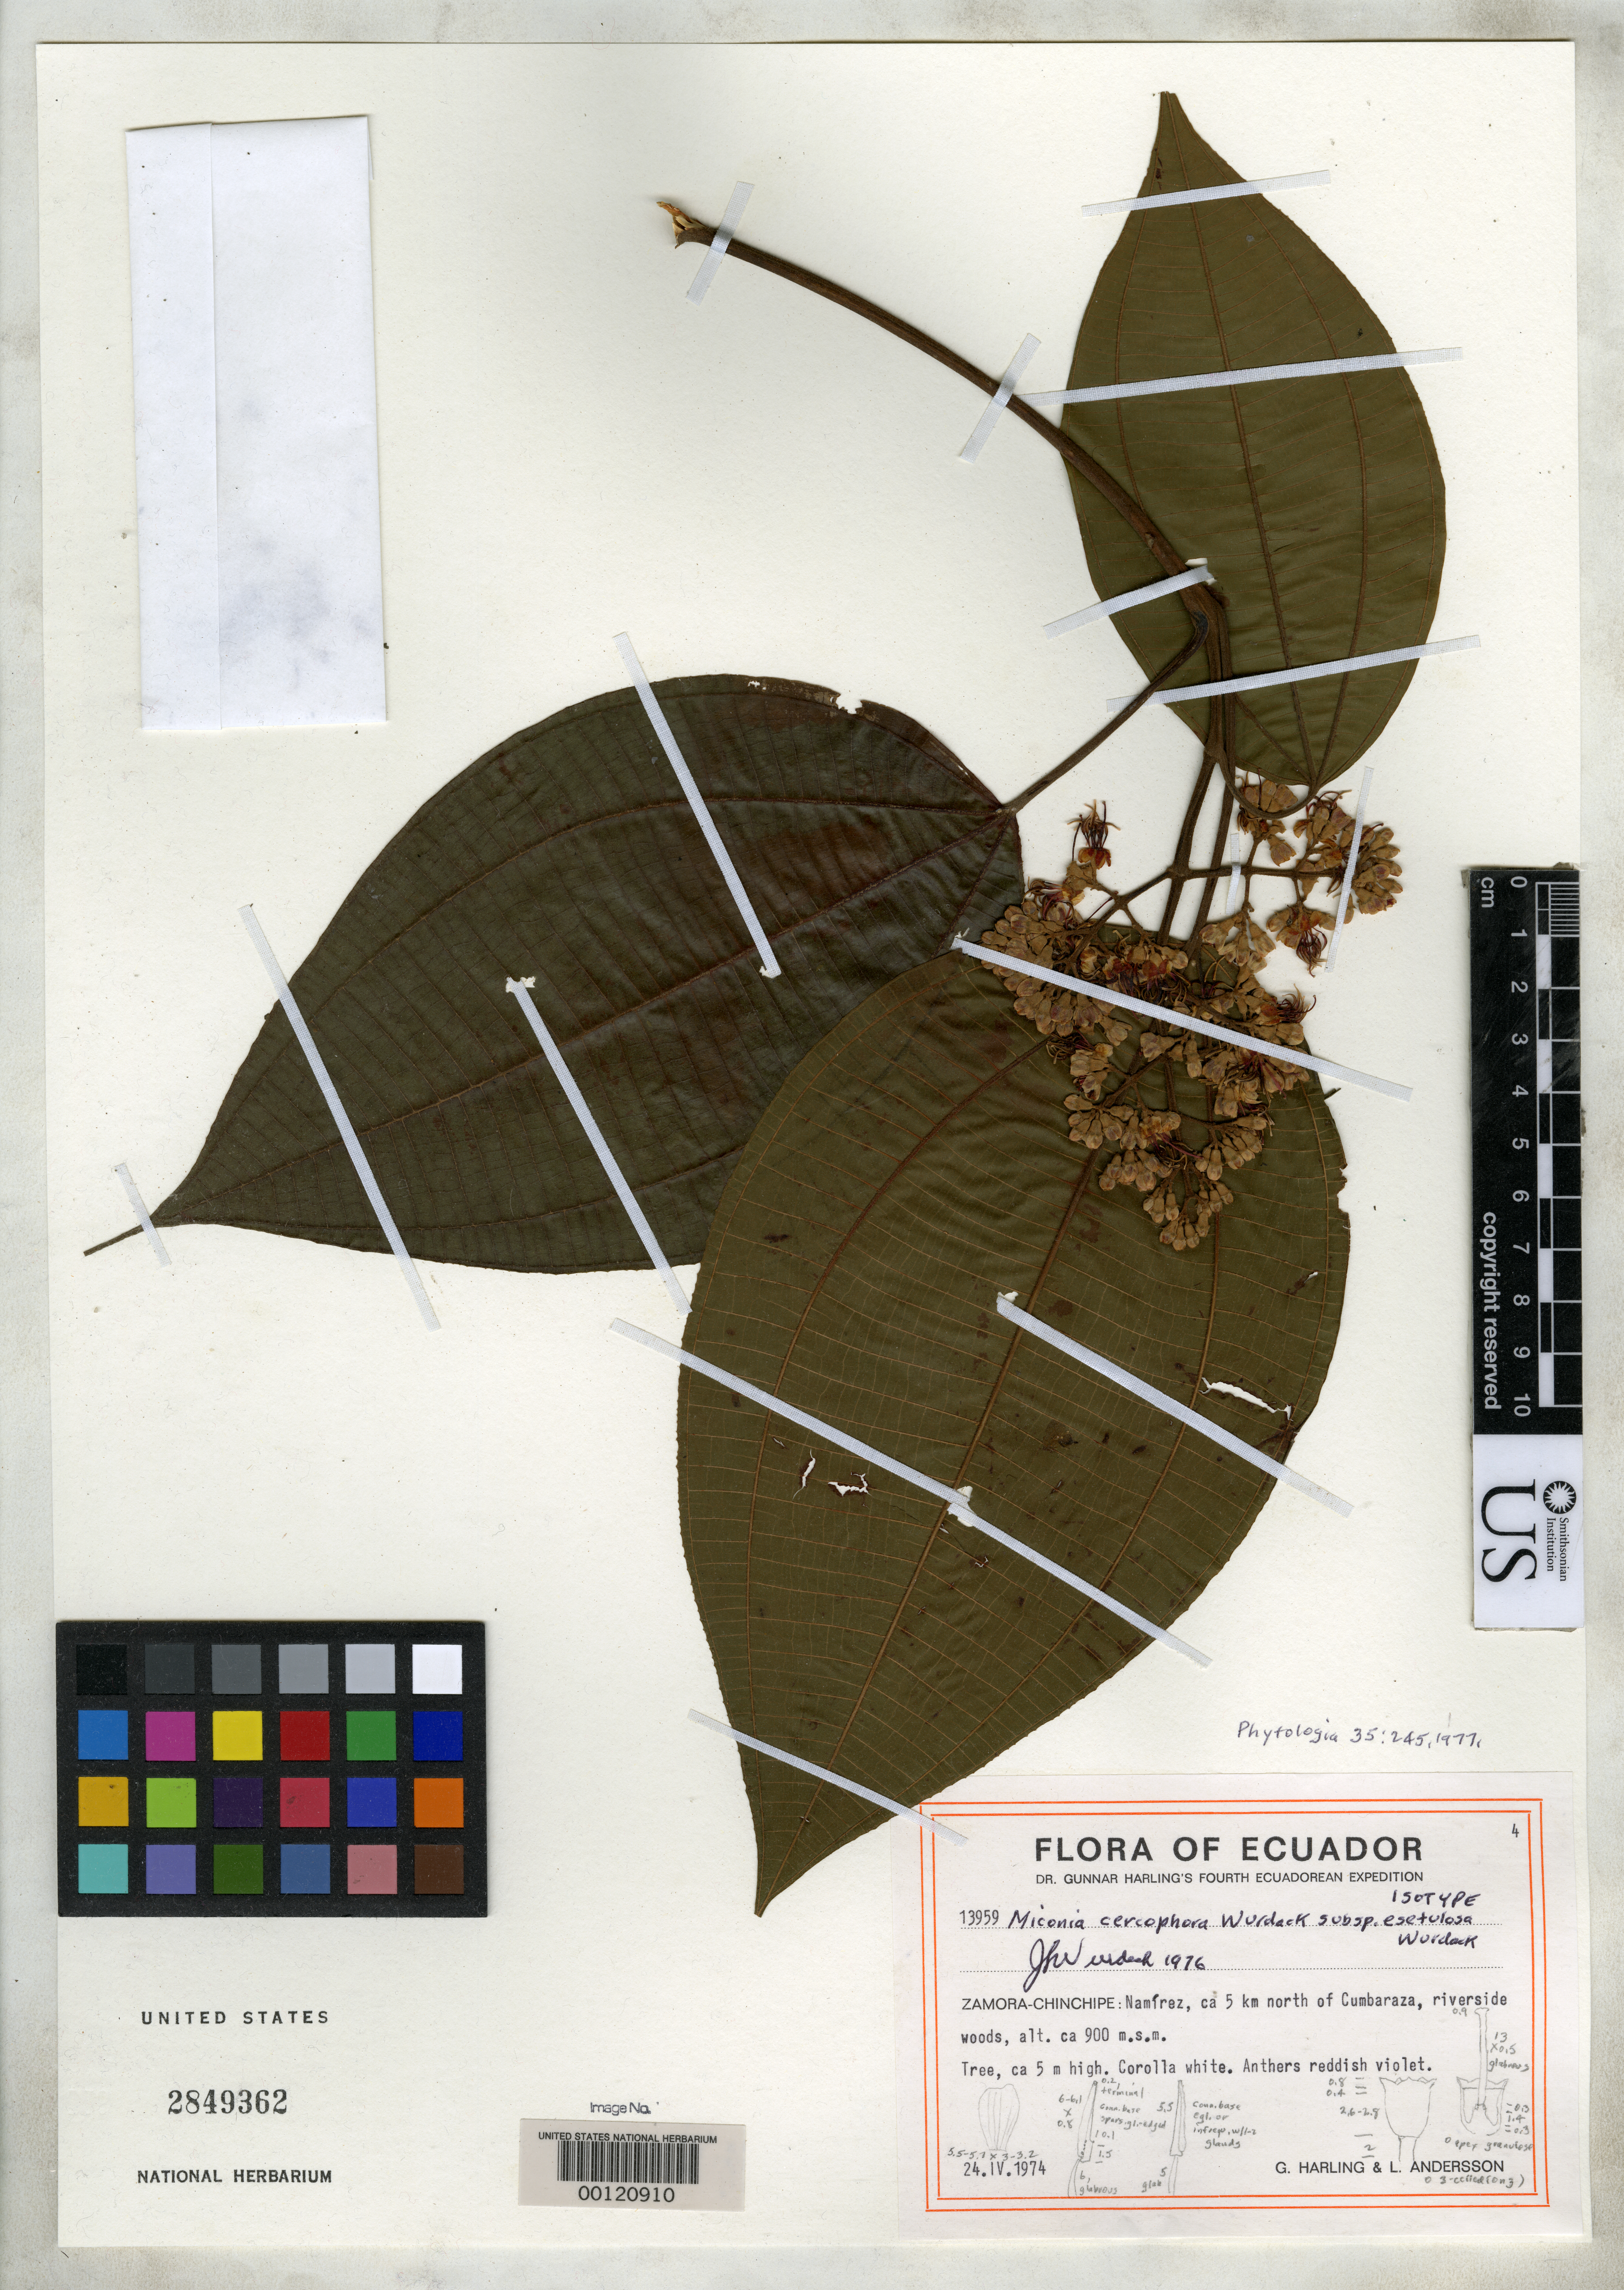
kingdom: Plantae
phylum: Tracheophyta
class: Magnoliopsida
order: Myrtales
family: Melastomataceae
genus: Miconia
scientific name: Miconia cercophora subsp. esetulosa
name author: Wurdack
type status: Isotype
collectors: G. Harling & L. Andersson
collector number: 13959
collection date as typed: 24 Apr 1974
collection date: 1974-04-24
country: Ecuador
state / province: Zamora-Chinchipe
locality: Namirez.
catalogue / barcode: US 2849362